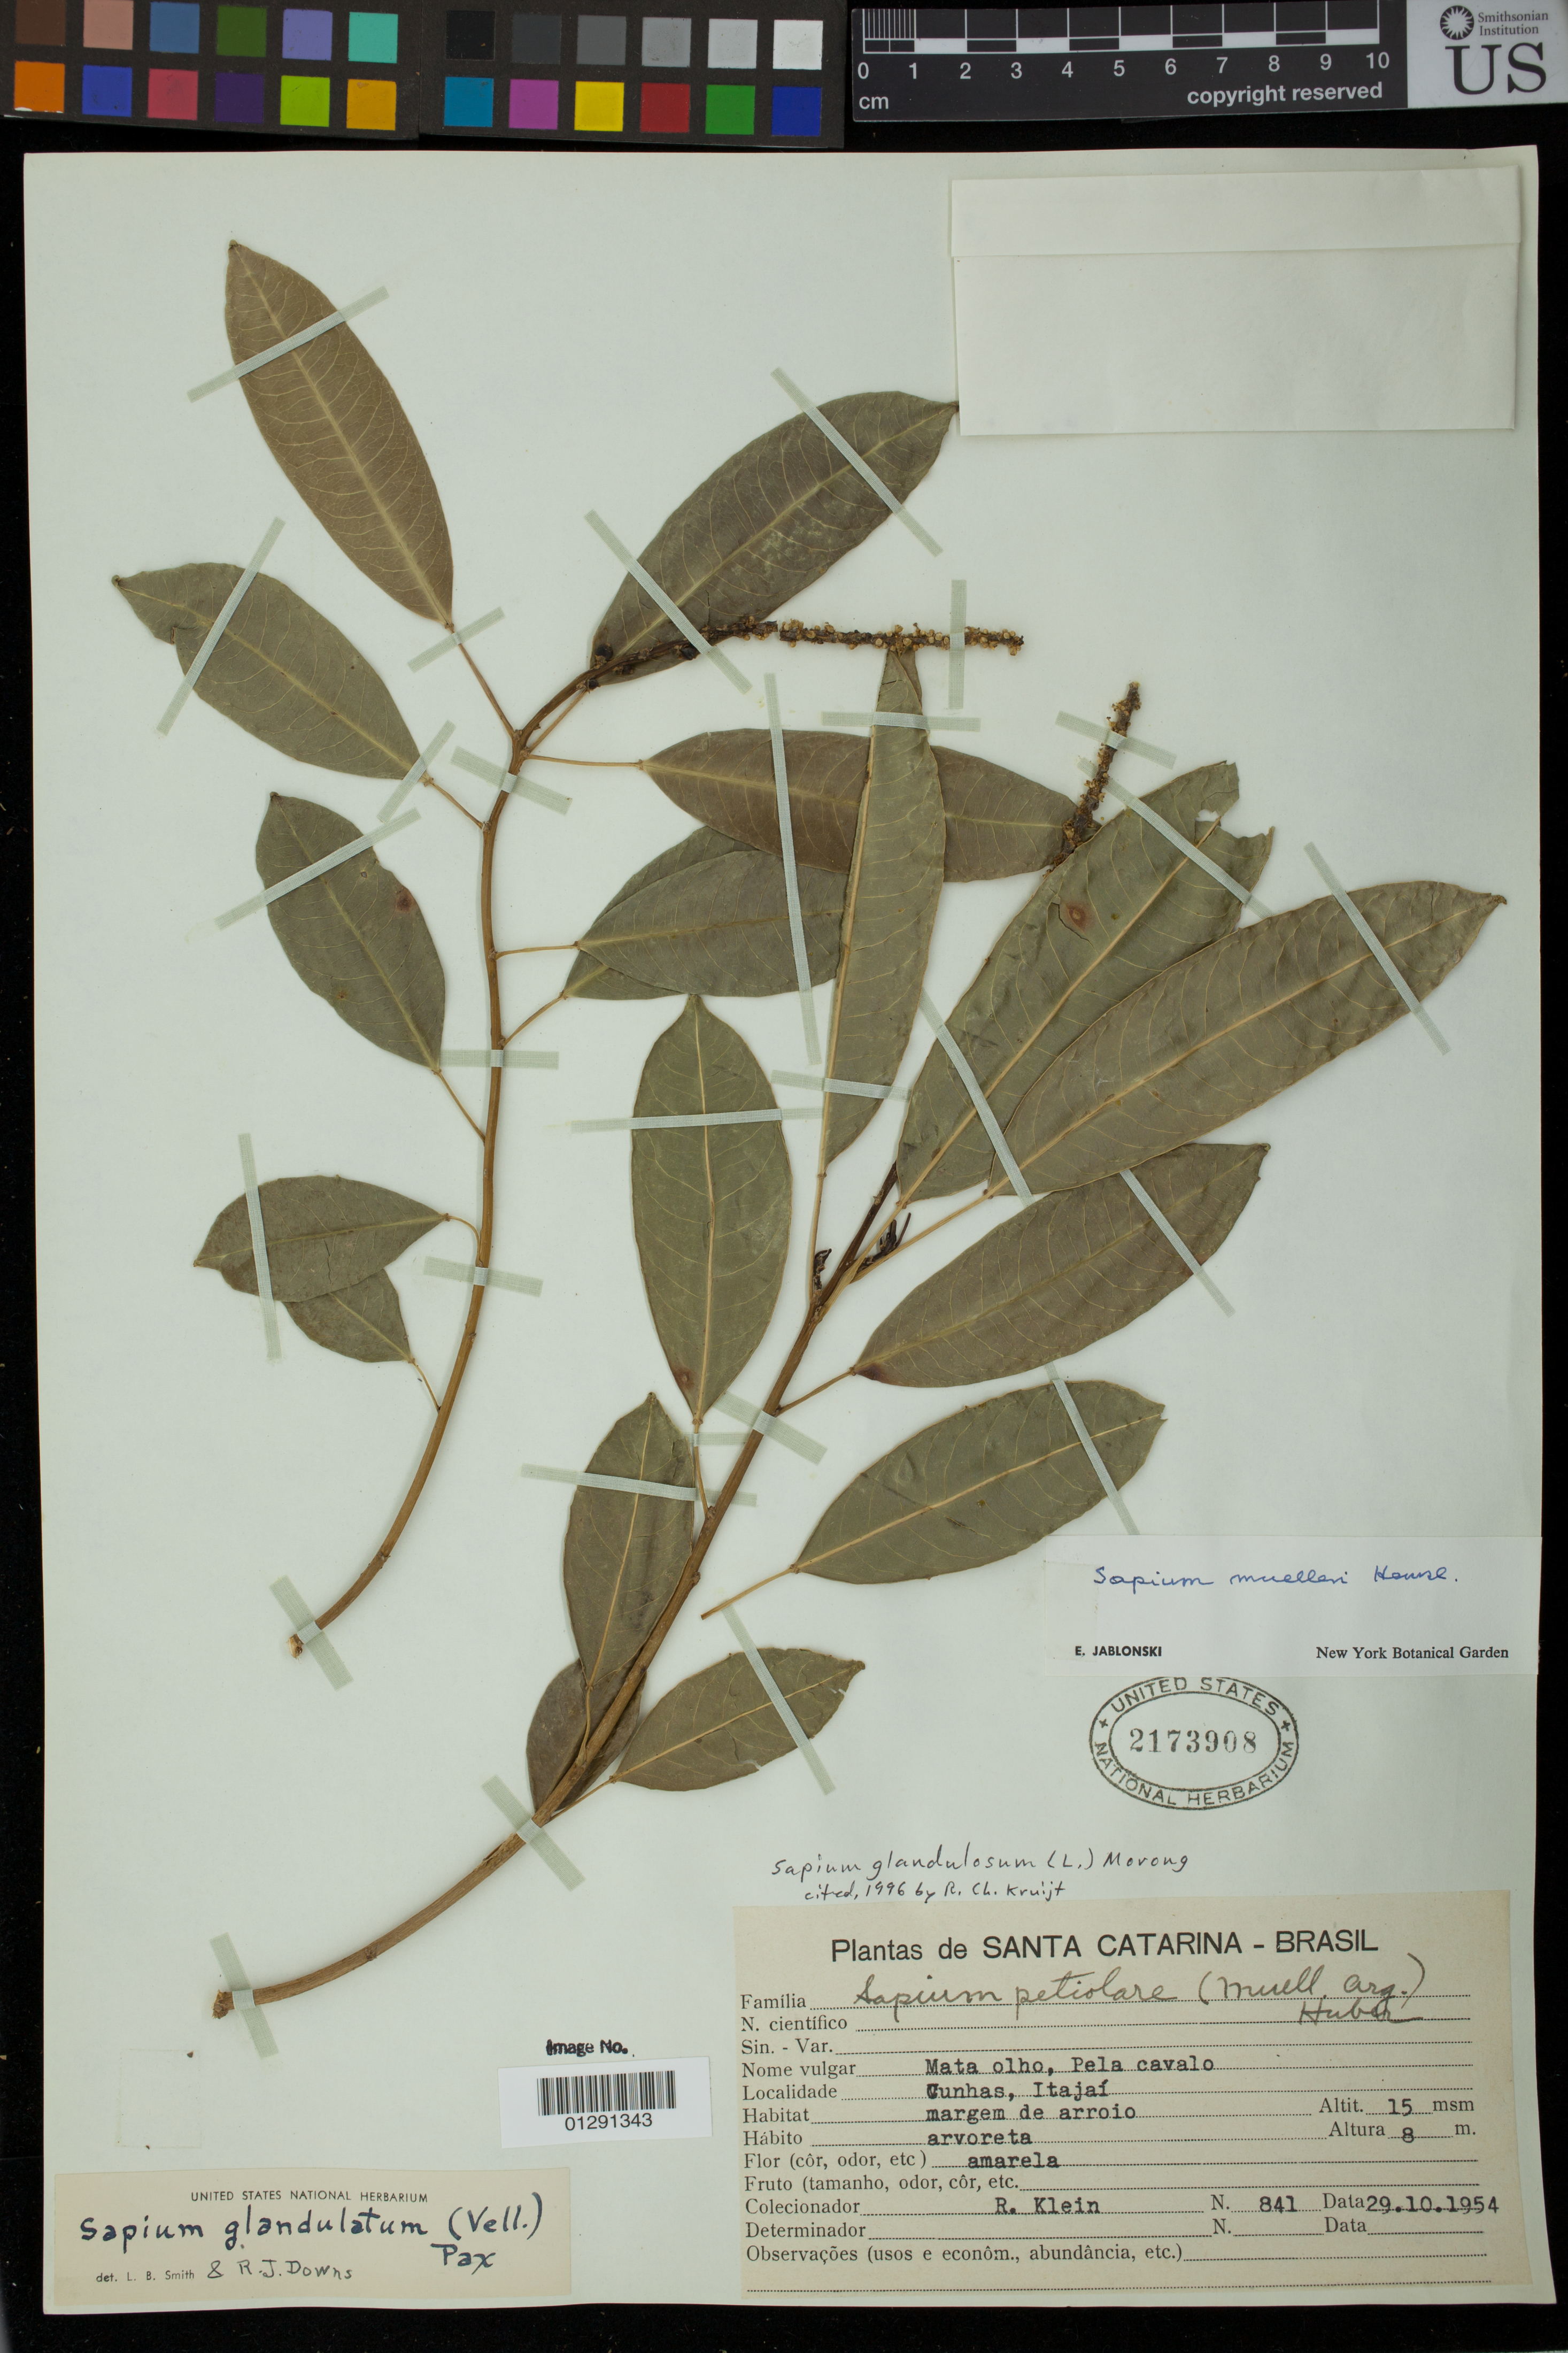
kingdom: Plantae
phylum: Tracheophyta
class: Magnoliopsida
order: Malpighiales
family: Euphorbiaceae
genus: Sapium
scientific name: Sapium glandulatum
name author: (Vell.) Pax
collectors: R. Klein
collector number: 841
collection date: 1954-10-29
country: Brazil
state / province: Santa Catarina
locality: Cunhas, Itajai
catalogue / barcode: US 2173908